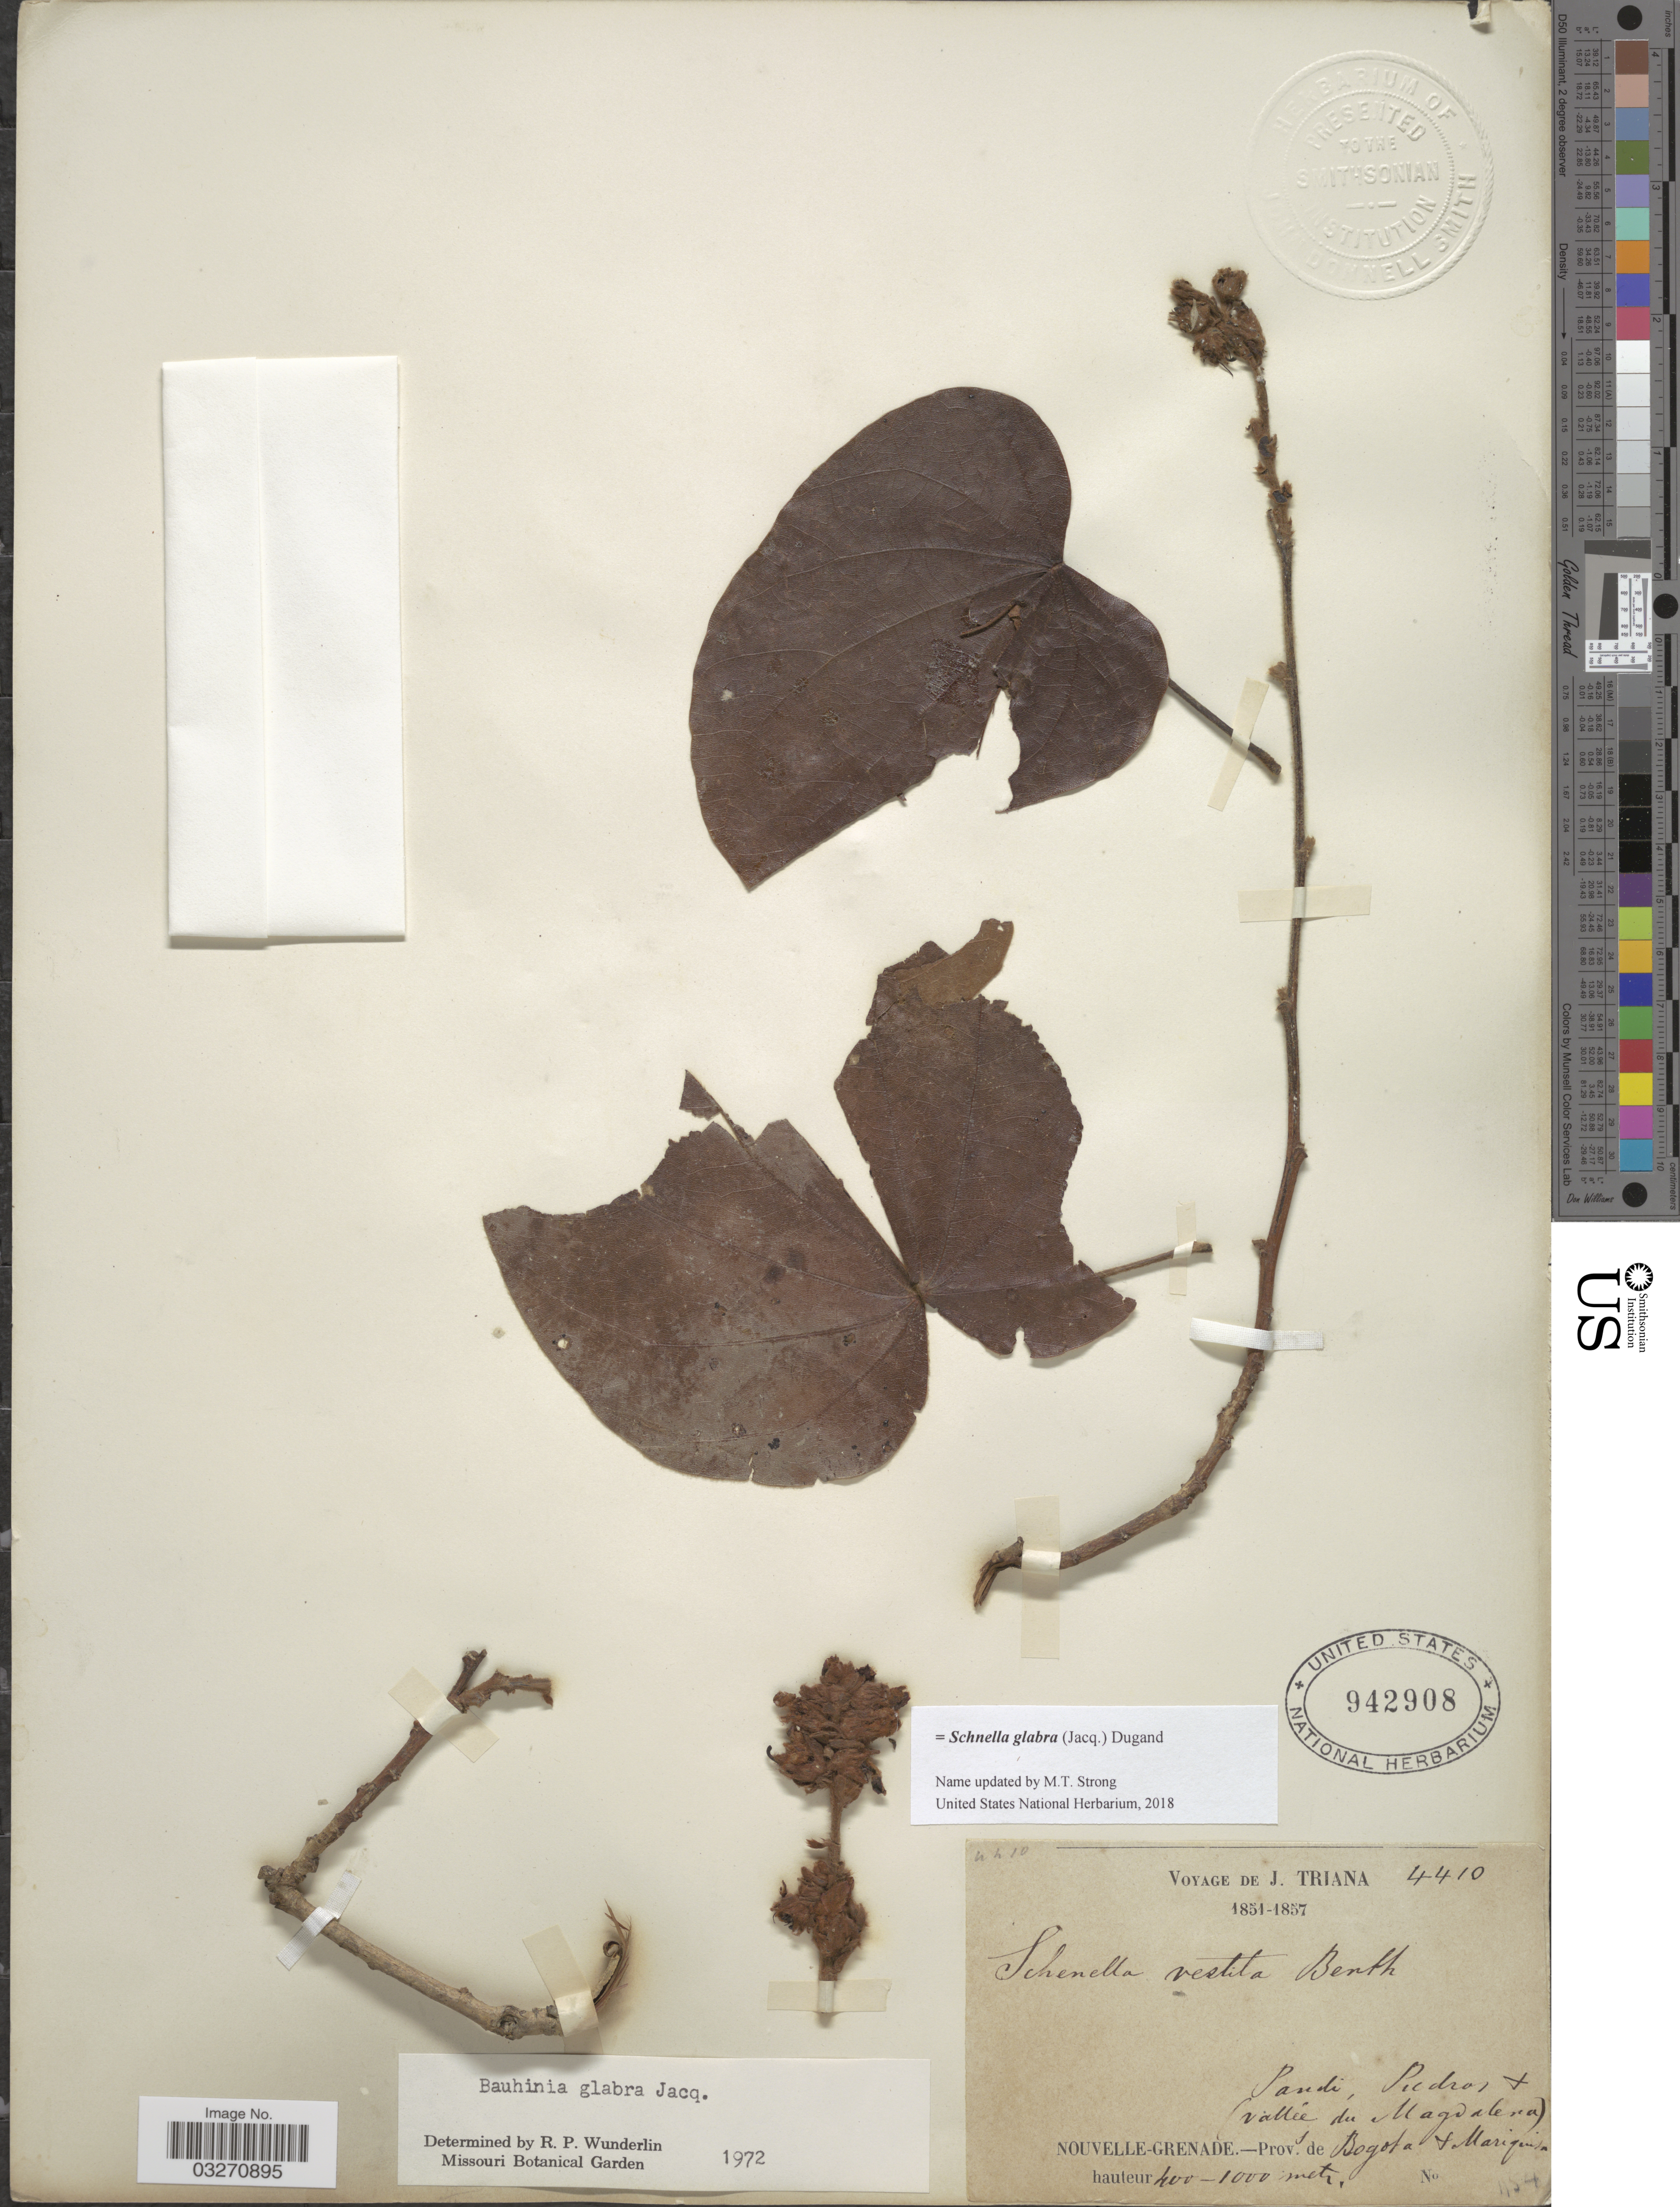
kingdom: Plantae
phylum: Tracheophyta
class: Magnoliopsida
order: Fabales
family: Fabaceae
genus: Schnella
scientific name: Schnella glabra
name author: (Jacq.) Dugand G.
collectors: J. Triana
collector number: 4410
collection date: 1851/1857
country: Colombia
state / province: Bogota D.C.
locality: Pandi, Piedros & (vallée du Magdalena). Nouvelle-Grenade.-Prov. de Bogota & Mariquita.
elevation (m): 400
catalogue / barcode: US 942908